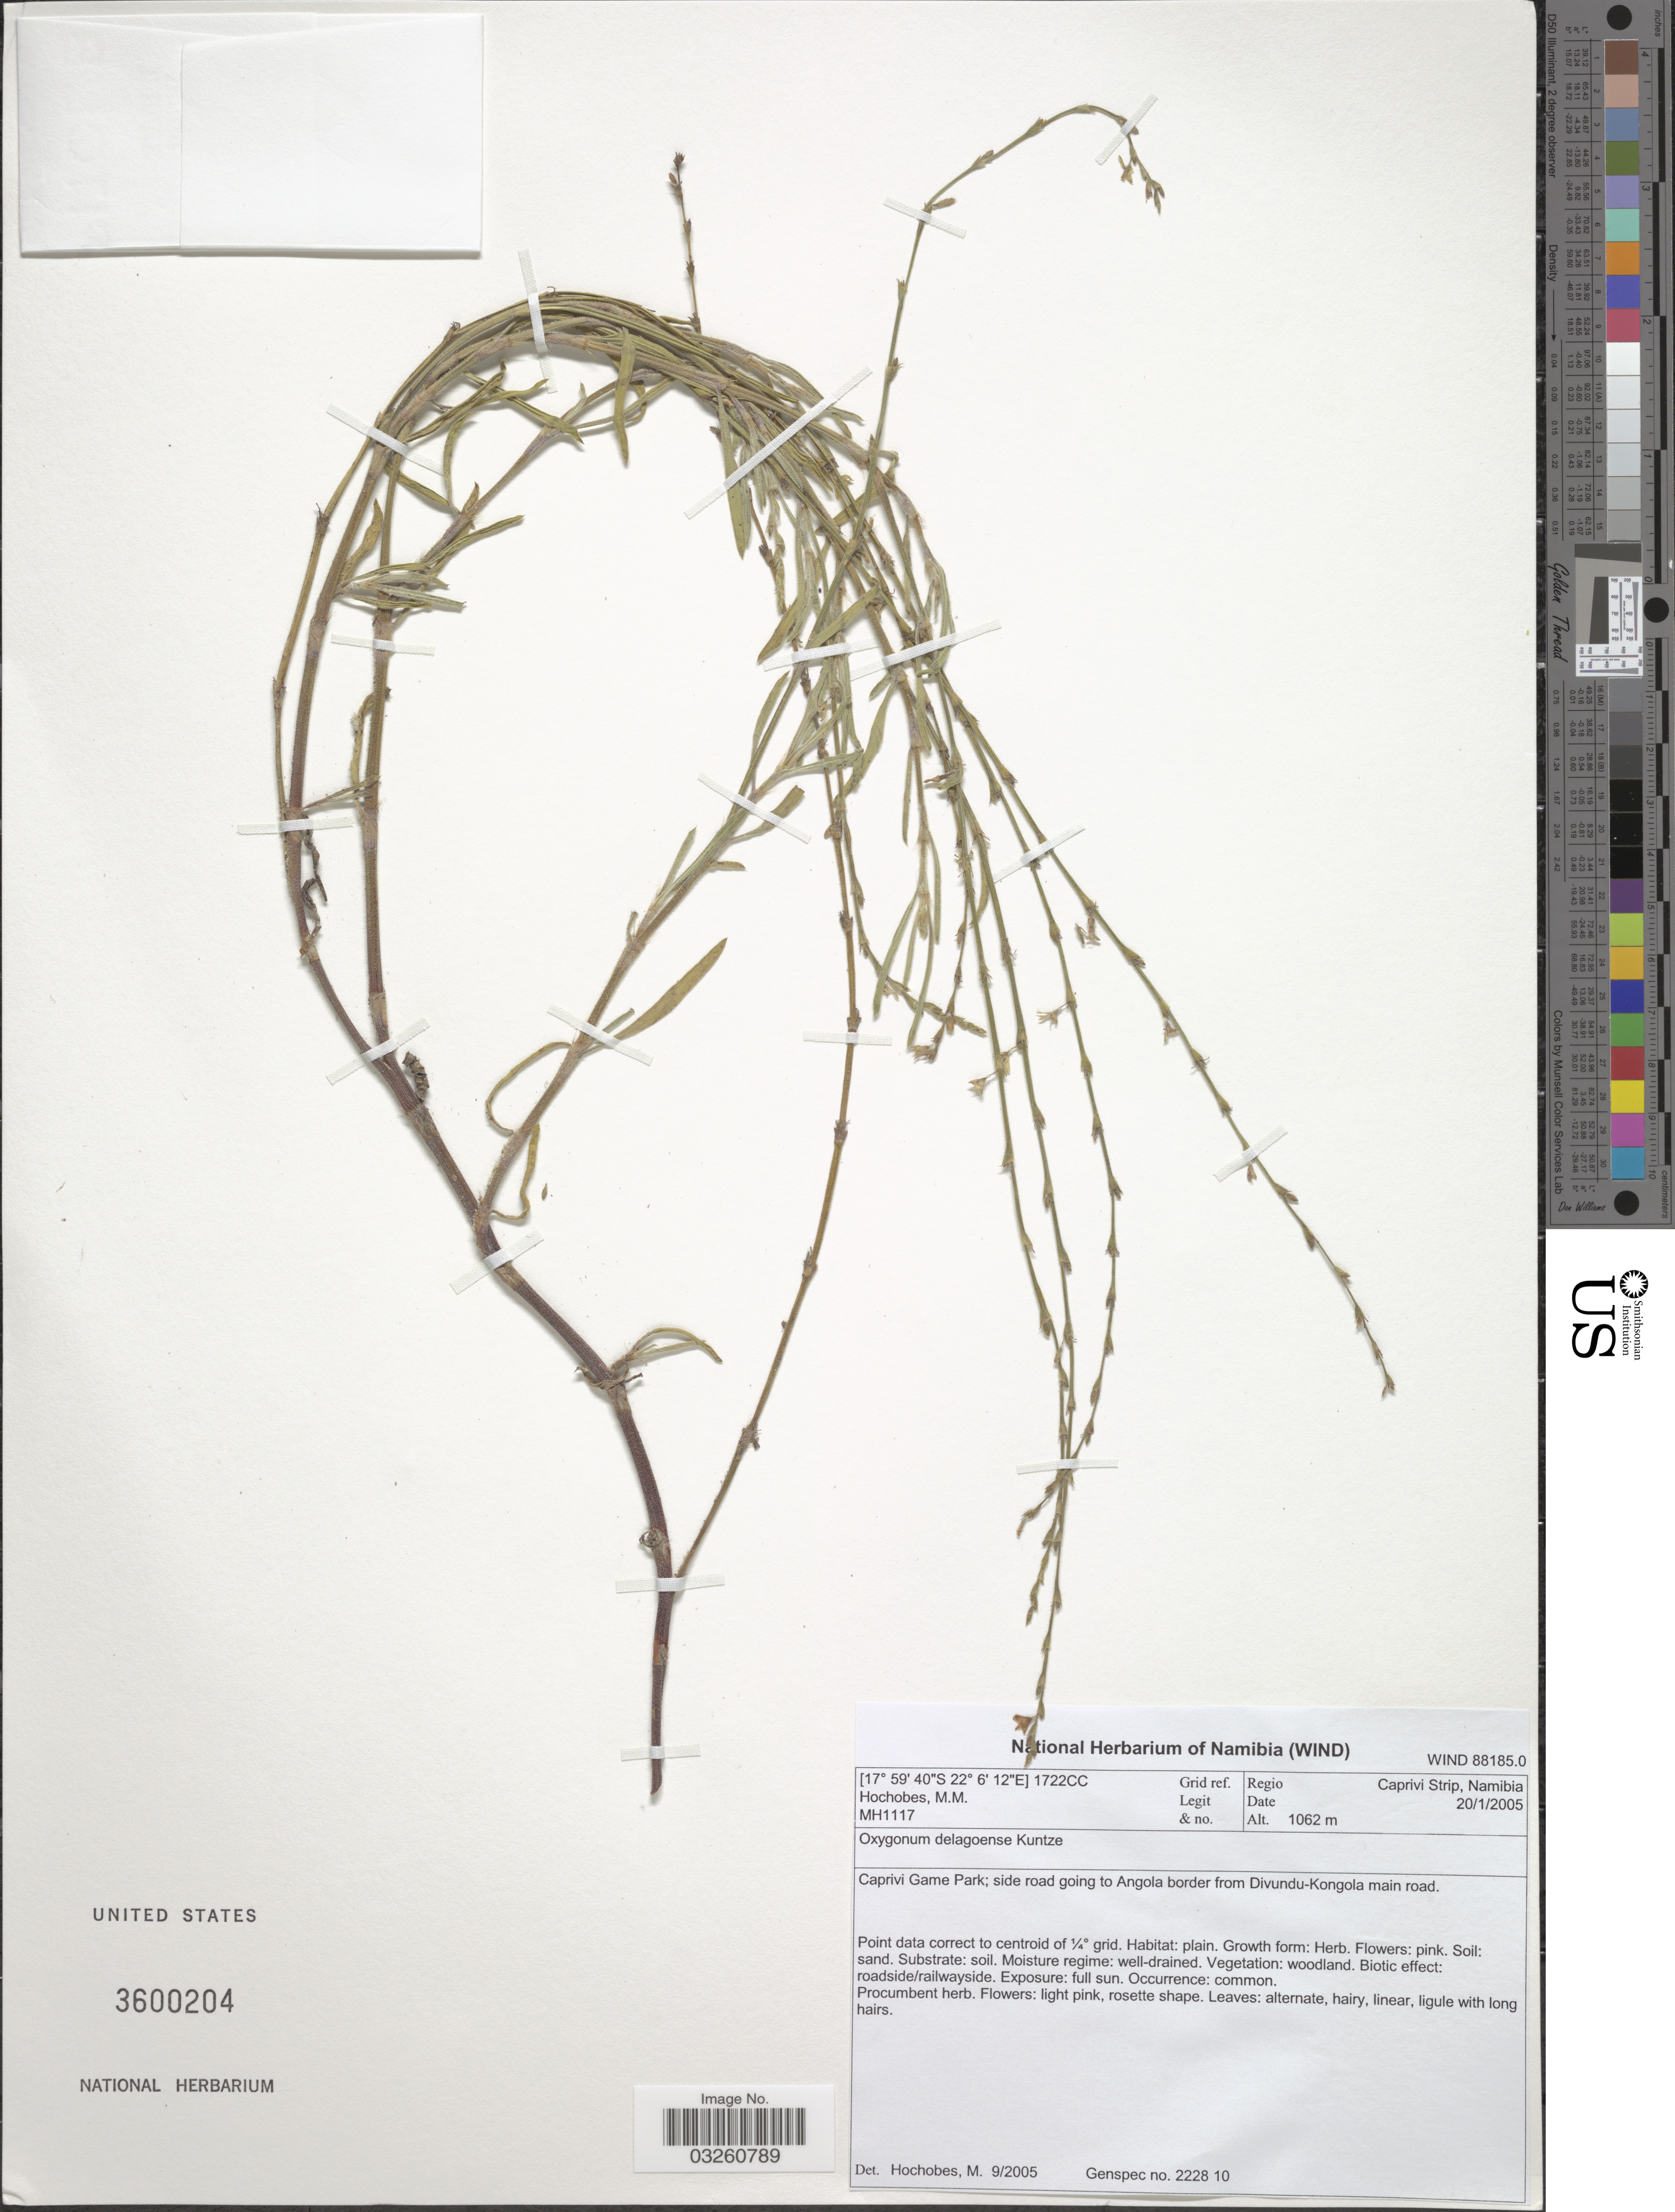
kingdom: Plantae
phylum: Tracheophyta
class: Magnoliopsida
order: Caryophyllales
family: Polygonaceae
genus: Oxygonum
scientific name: Oxygonum delagoense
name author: Kuntze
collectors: M. Hochobes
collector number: MH1117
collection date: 2005-01-20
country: Namibia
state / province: Caprivi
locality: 1722CC Grid ref. Regio Caprivi Strip. Caprivi Game Park; side road going to Angola border from Divundu-Kongola main road.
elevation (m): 1062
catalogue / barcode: US 3600204